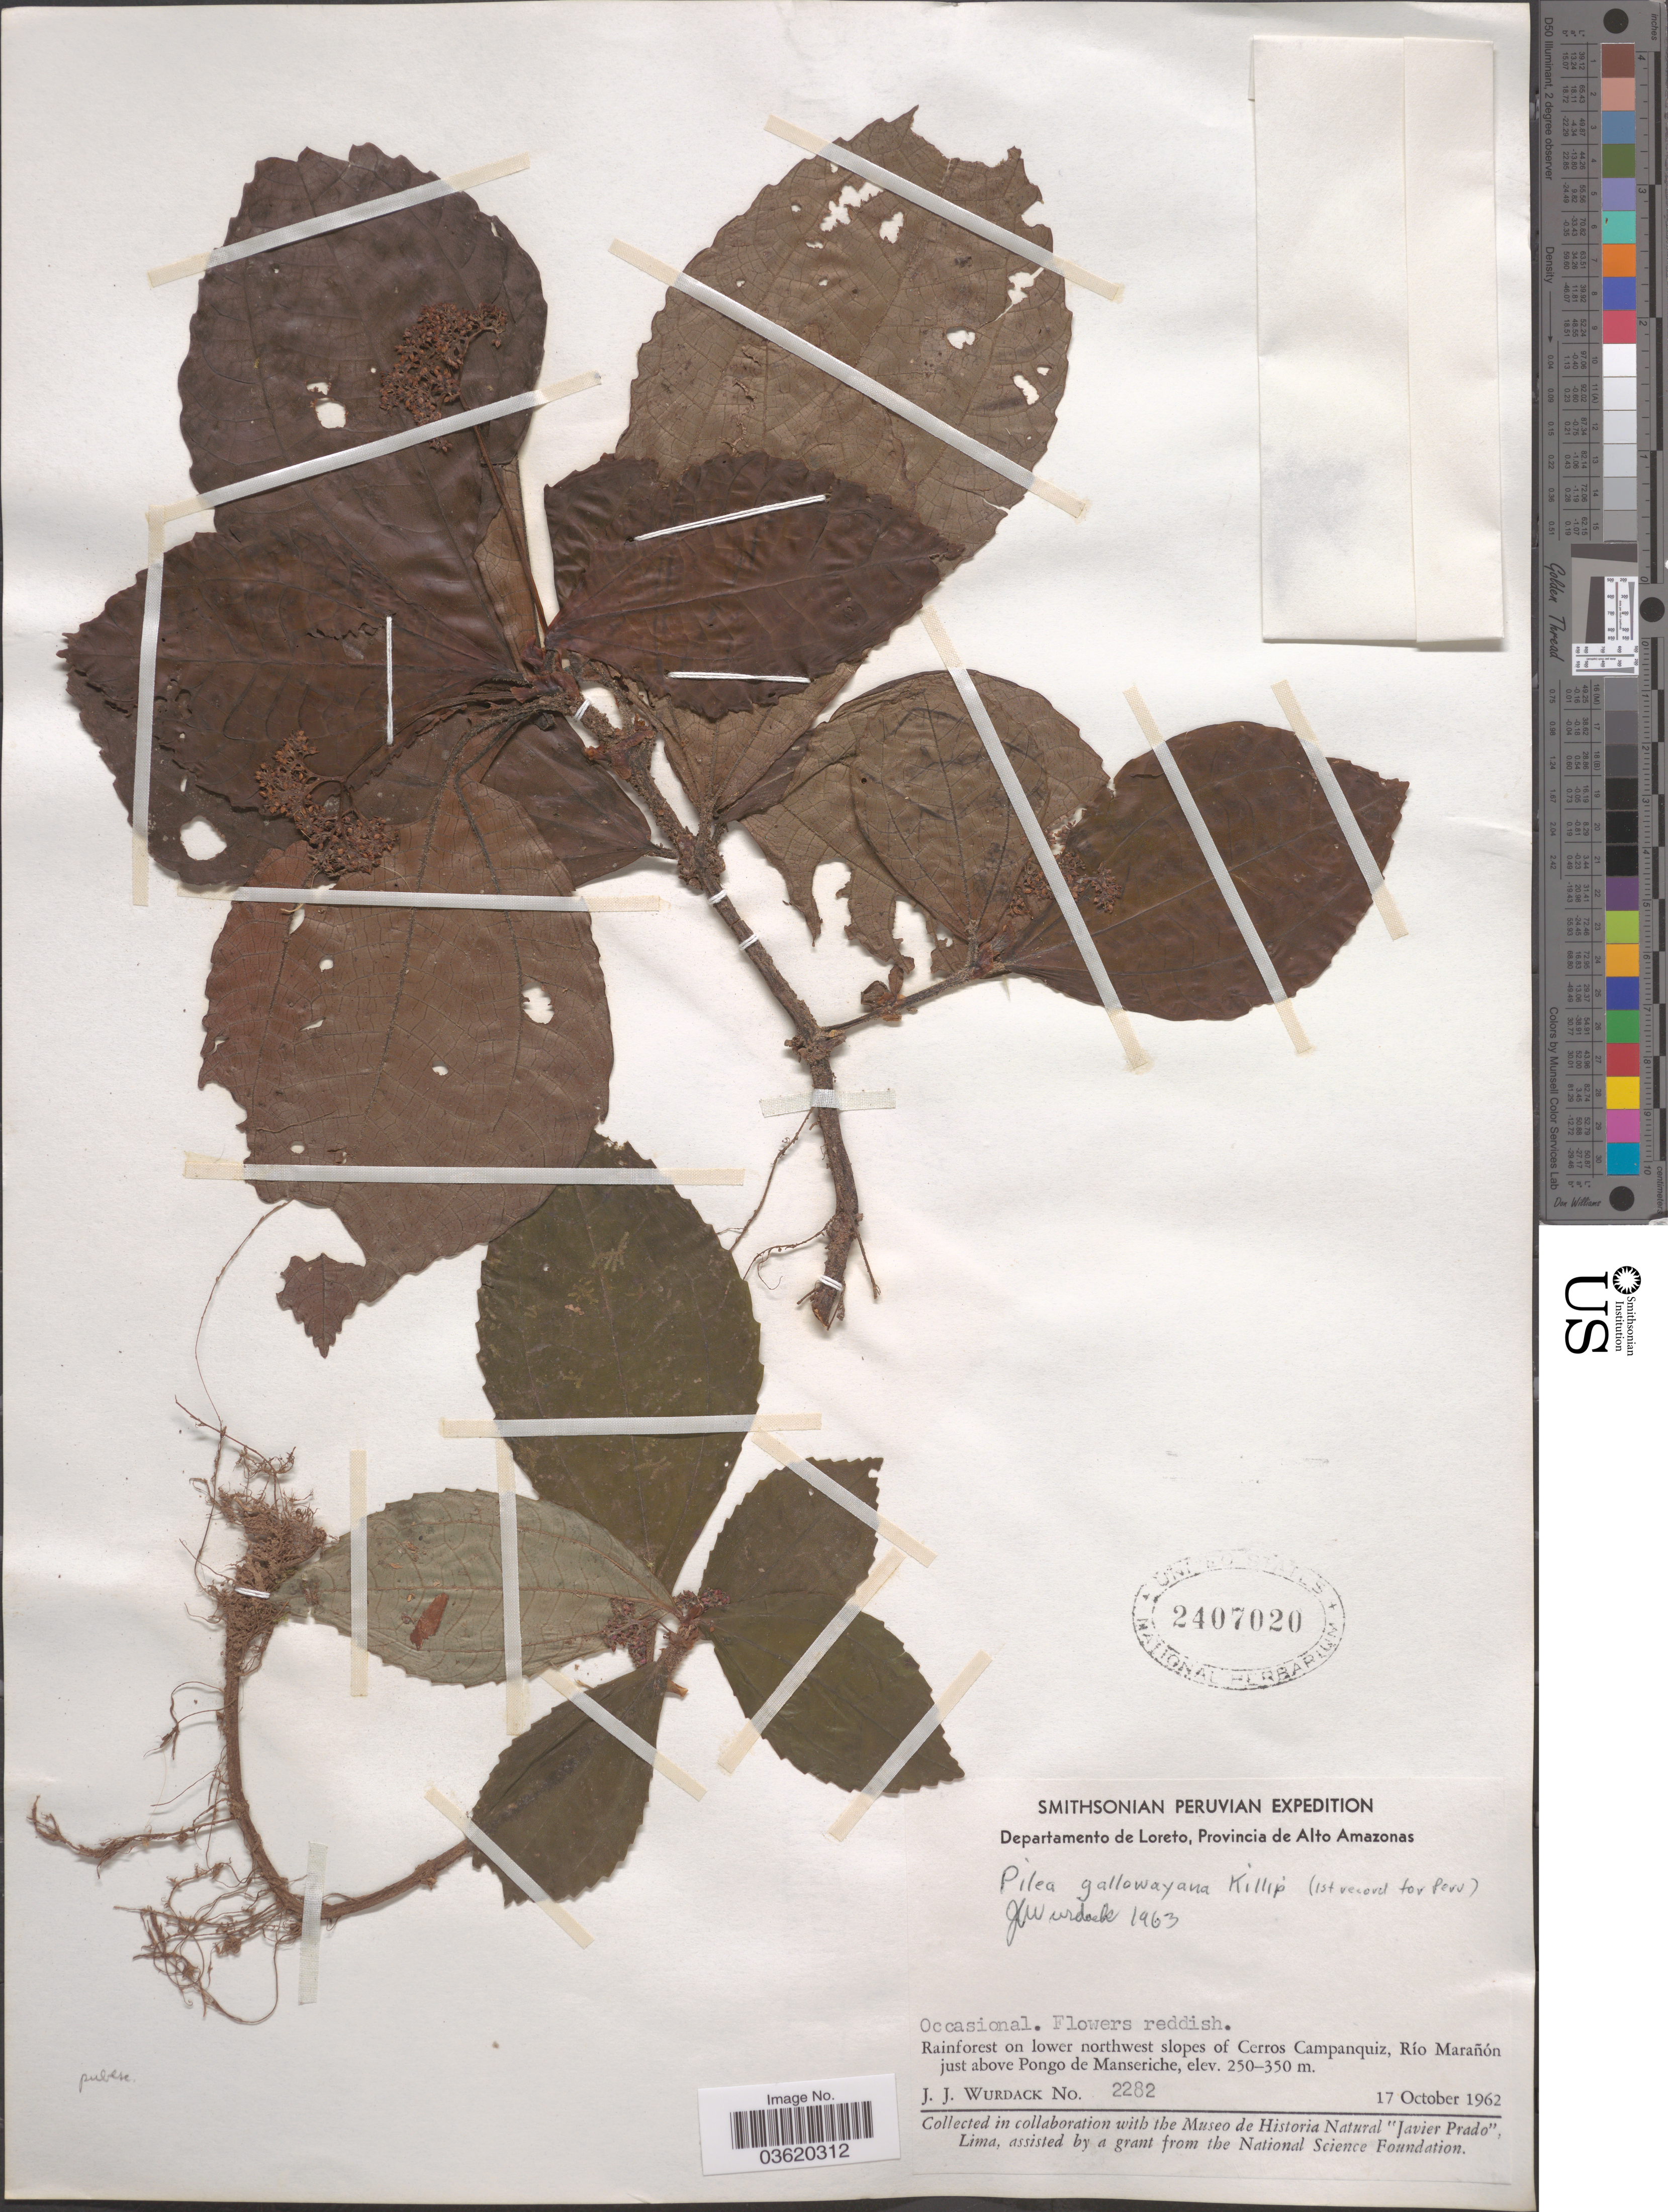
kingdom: Plantae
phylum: Tracheophyta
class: Magnoliopsida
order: Rosales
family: Urticaceae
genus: Pilea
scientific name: Pilea gallowayana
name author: Killip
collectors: J. J. Wurdack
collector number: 2282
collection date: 1962-10-17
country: Peru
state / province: Loreto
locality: Departamento de Loreto, Provincia de Alto Amazonas. Rainforest on lower northwest slopes of Cerros Campanquiz, Rí Marañón just above Pongo de Manseriche.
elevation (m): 250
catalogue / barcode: US 2407020